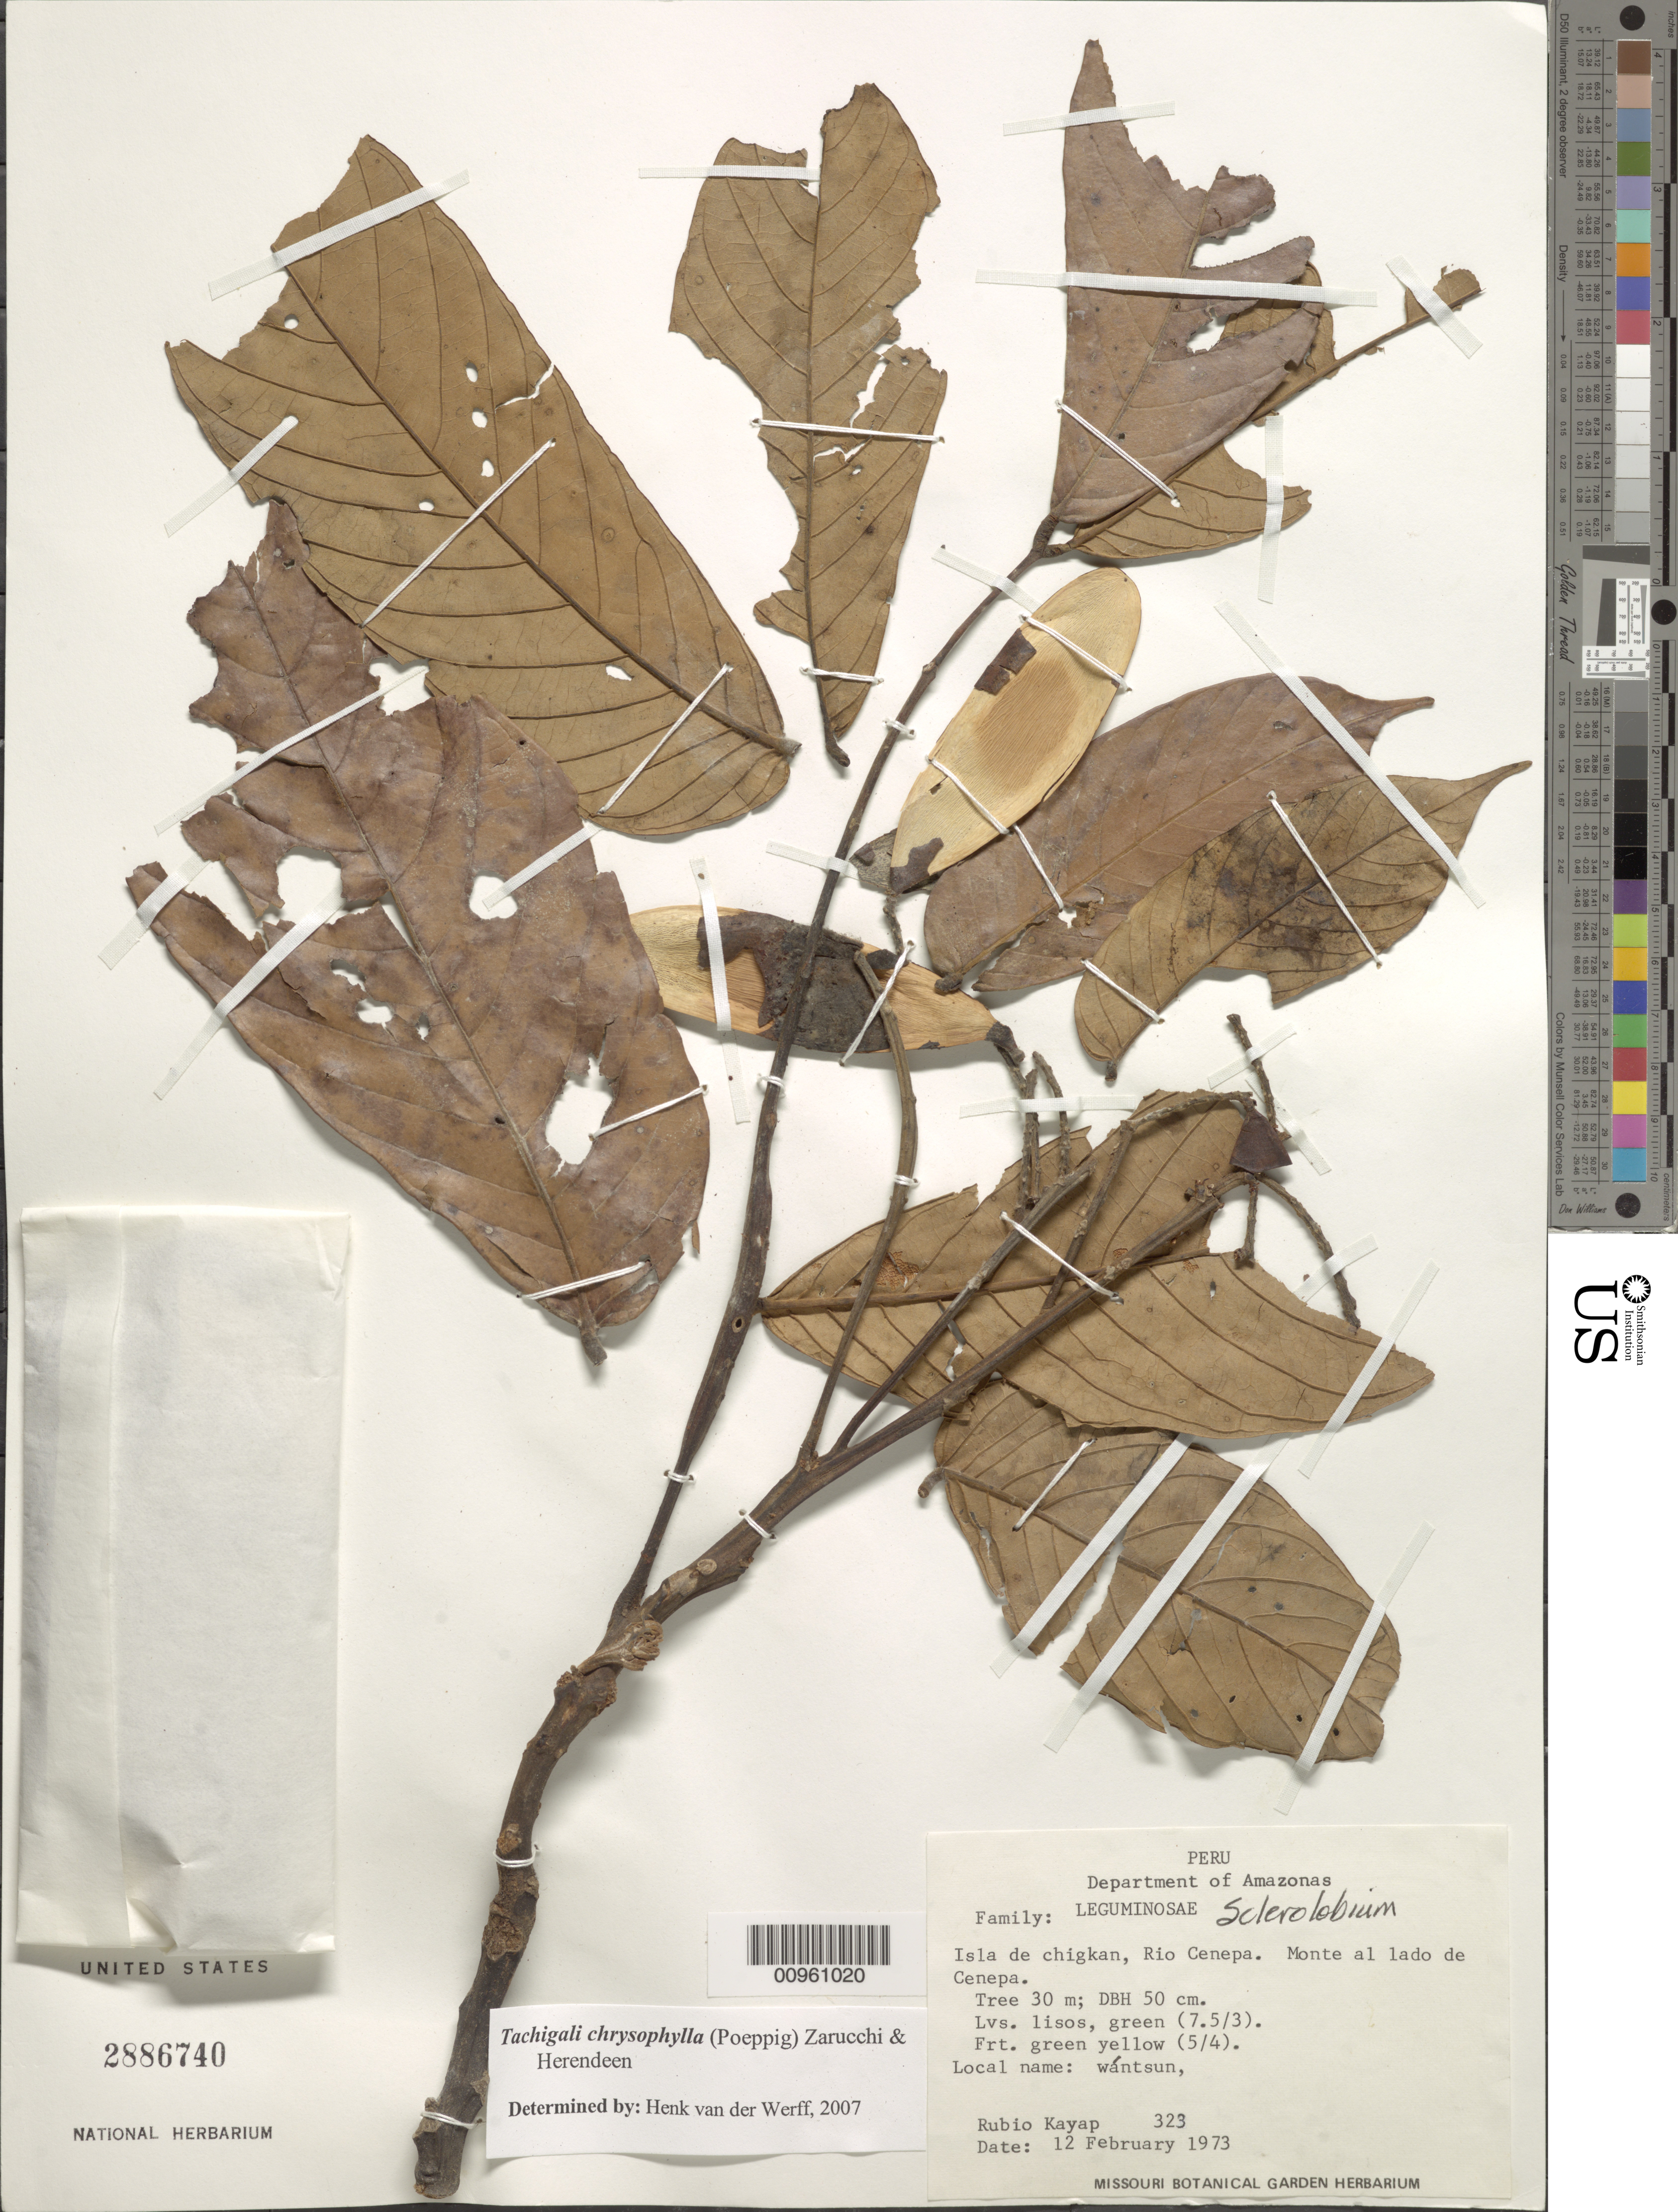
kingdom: Plantae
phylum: Tracheophyta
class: Magnoliopsida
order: Fabales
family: Fabaceae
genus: Tachigali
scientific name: Tachigali chrysophylla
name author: (Poepp.) Zarucchi & Herend.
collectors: R. Kayap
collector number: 323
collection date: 1973-02-12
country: Peru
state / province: Amazonas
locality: Isla de chigkan, Rio Cenepa. Monte al lado de Cenepa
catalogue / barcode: US 2886740